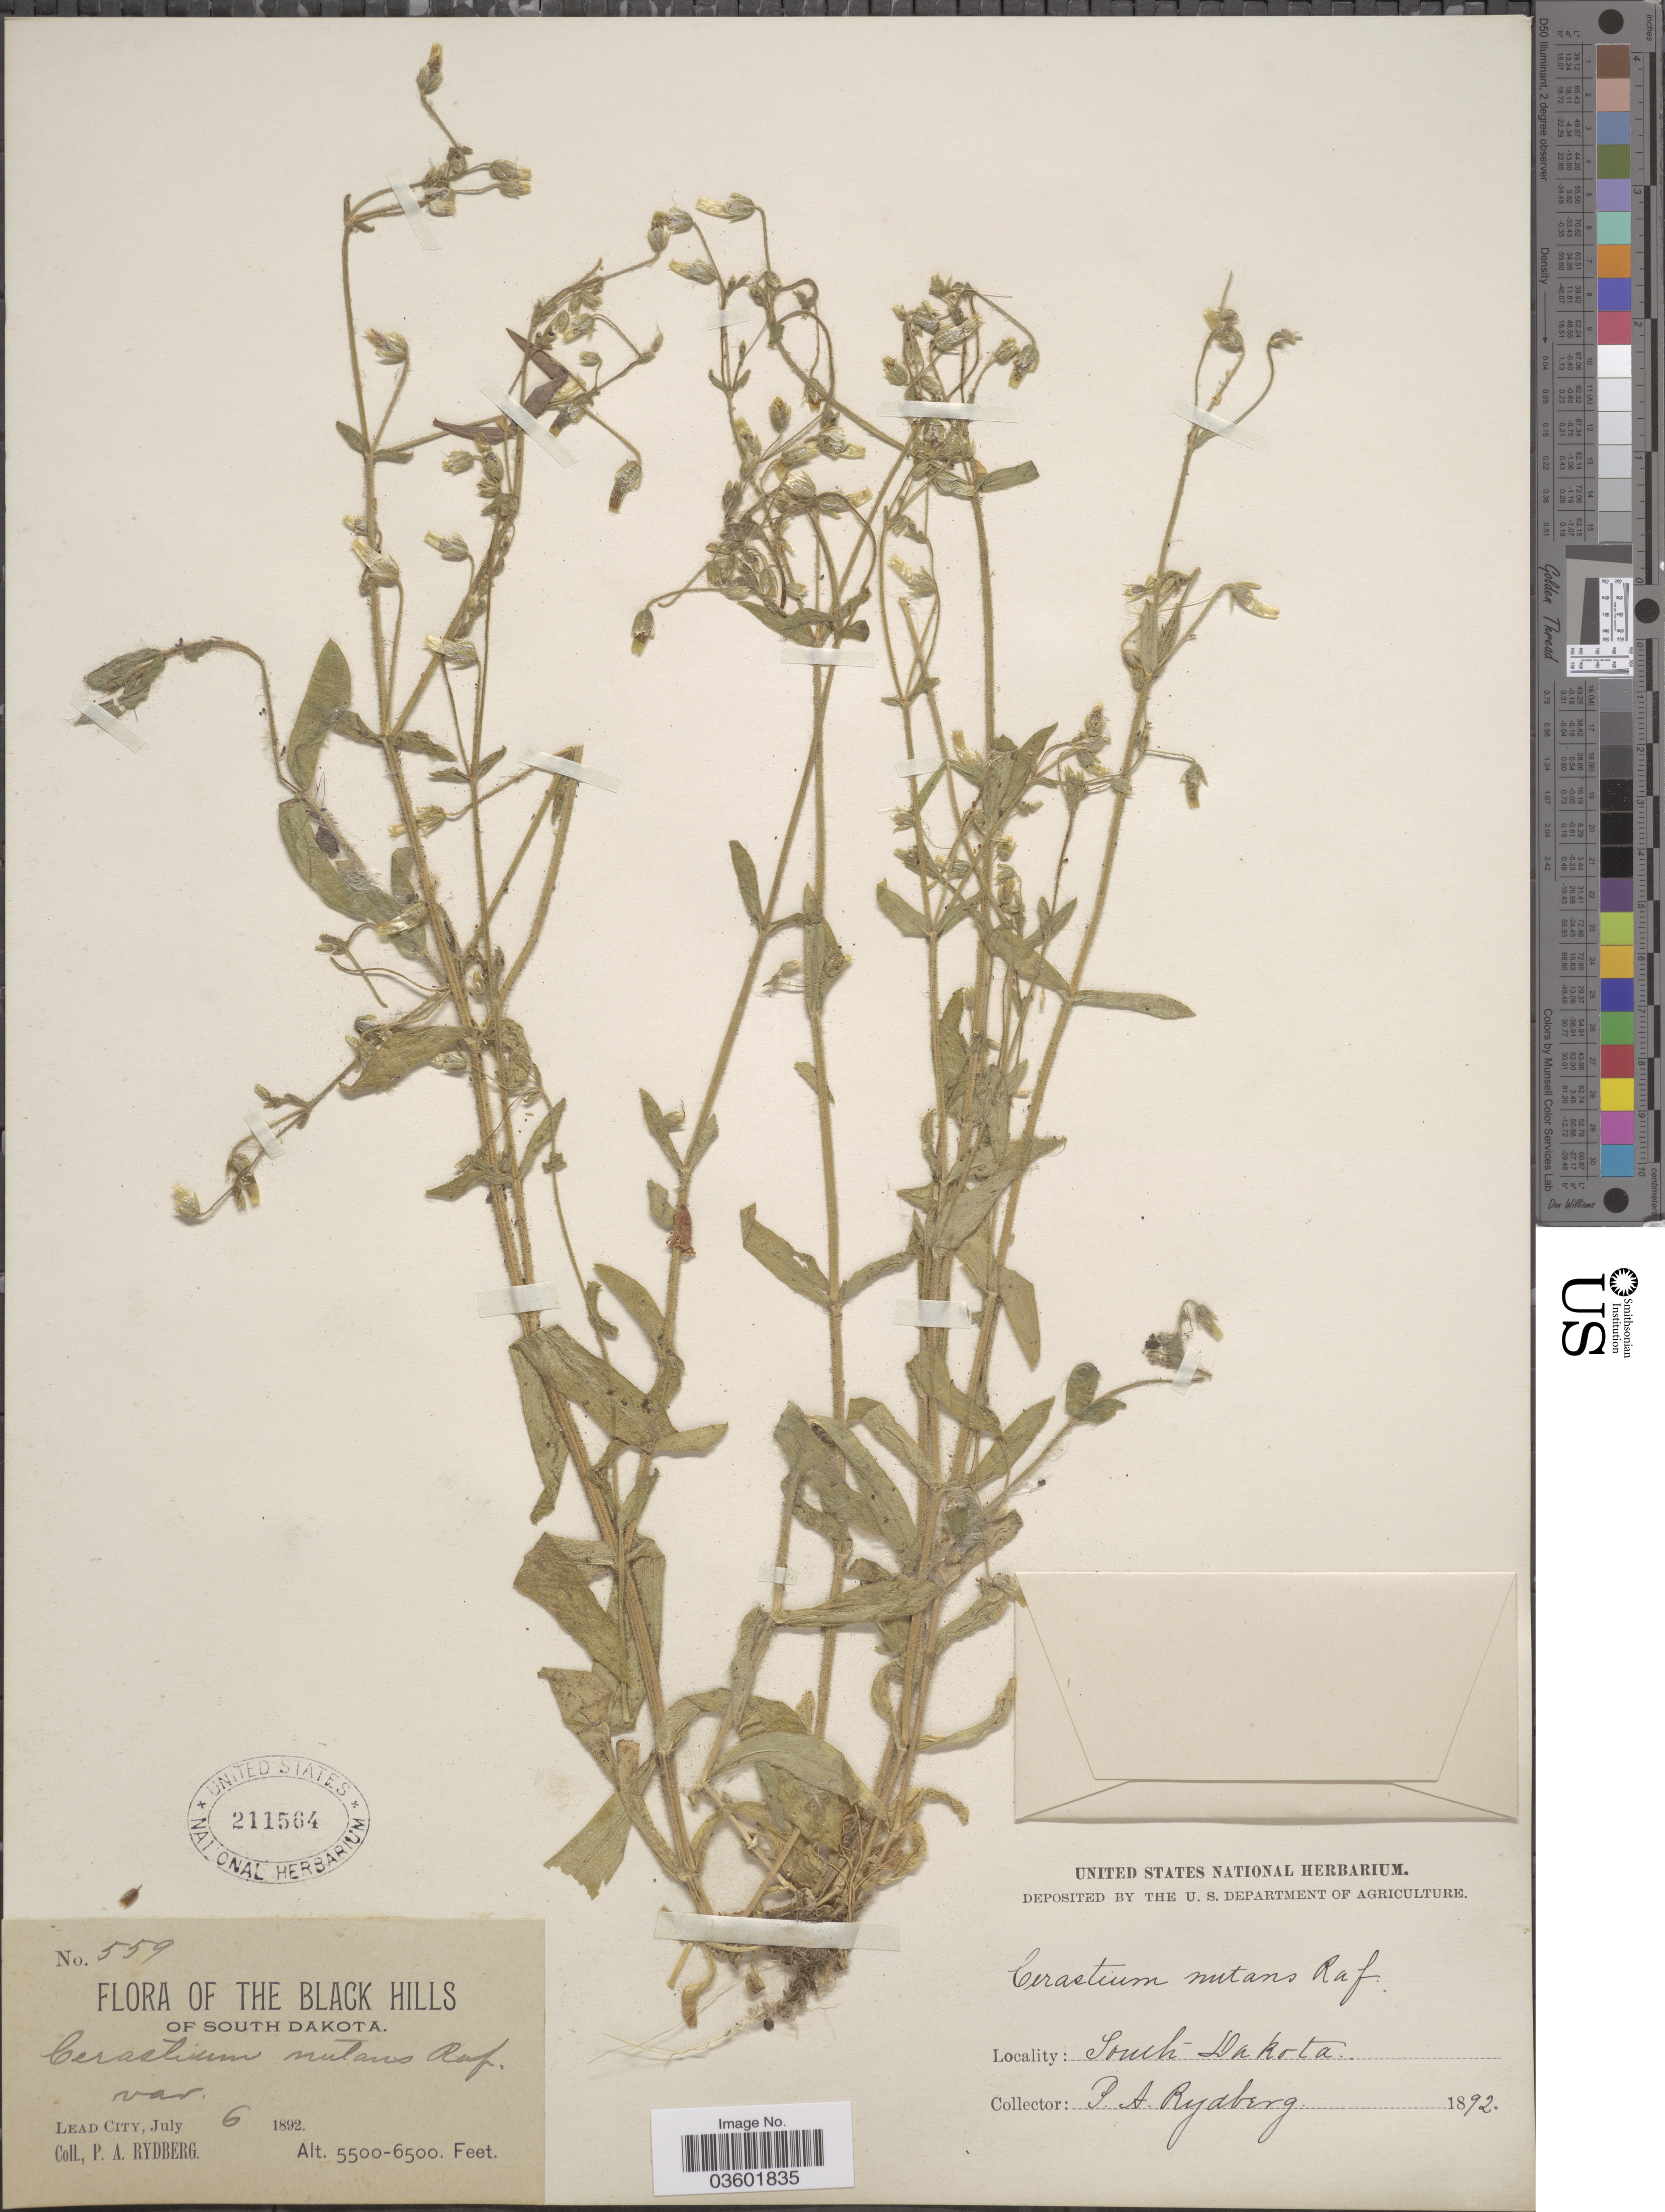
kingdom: Plantae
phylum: Tracheophyta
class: Magnoliopsida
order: Caryophyllales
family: Caryophyllaceae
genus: Cerastium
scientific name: Cerastium longipedunculatum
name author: Muhl.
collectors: P. A. Rydberg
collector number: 559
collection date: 1892-07-06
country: United States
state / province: South Dakota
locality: The Black Hills. Lead City.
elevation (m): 1676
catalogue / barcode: US 211564